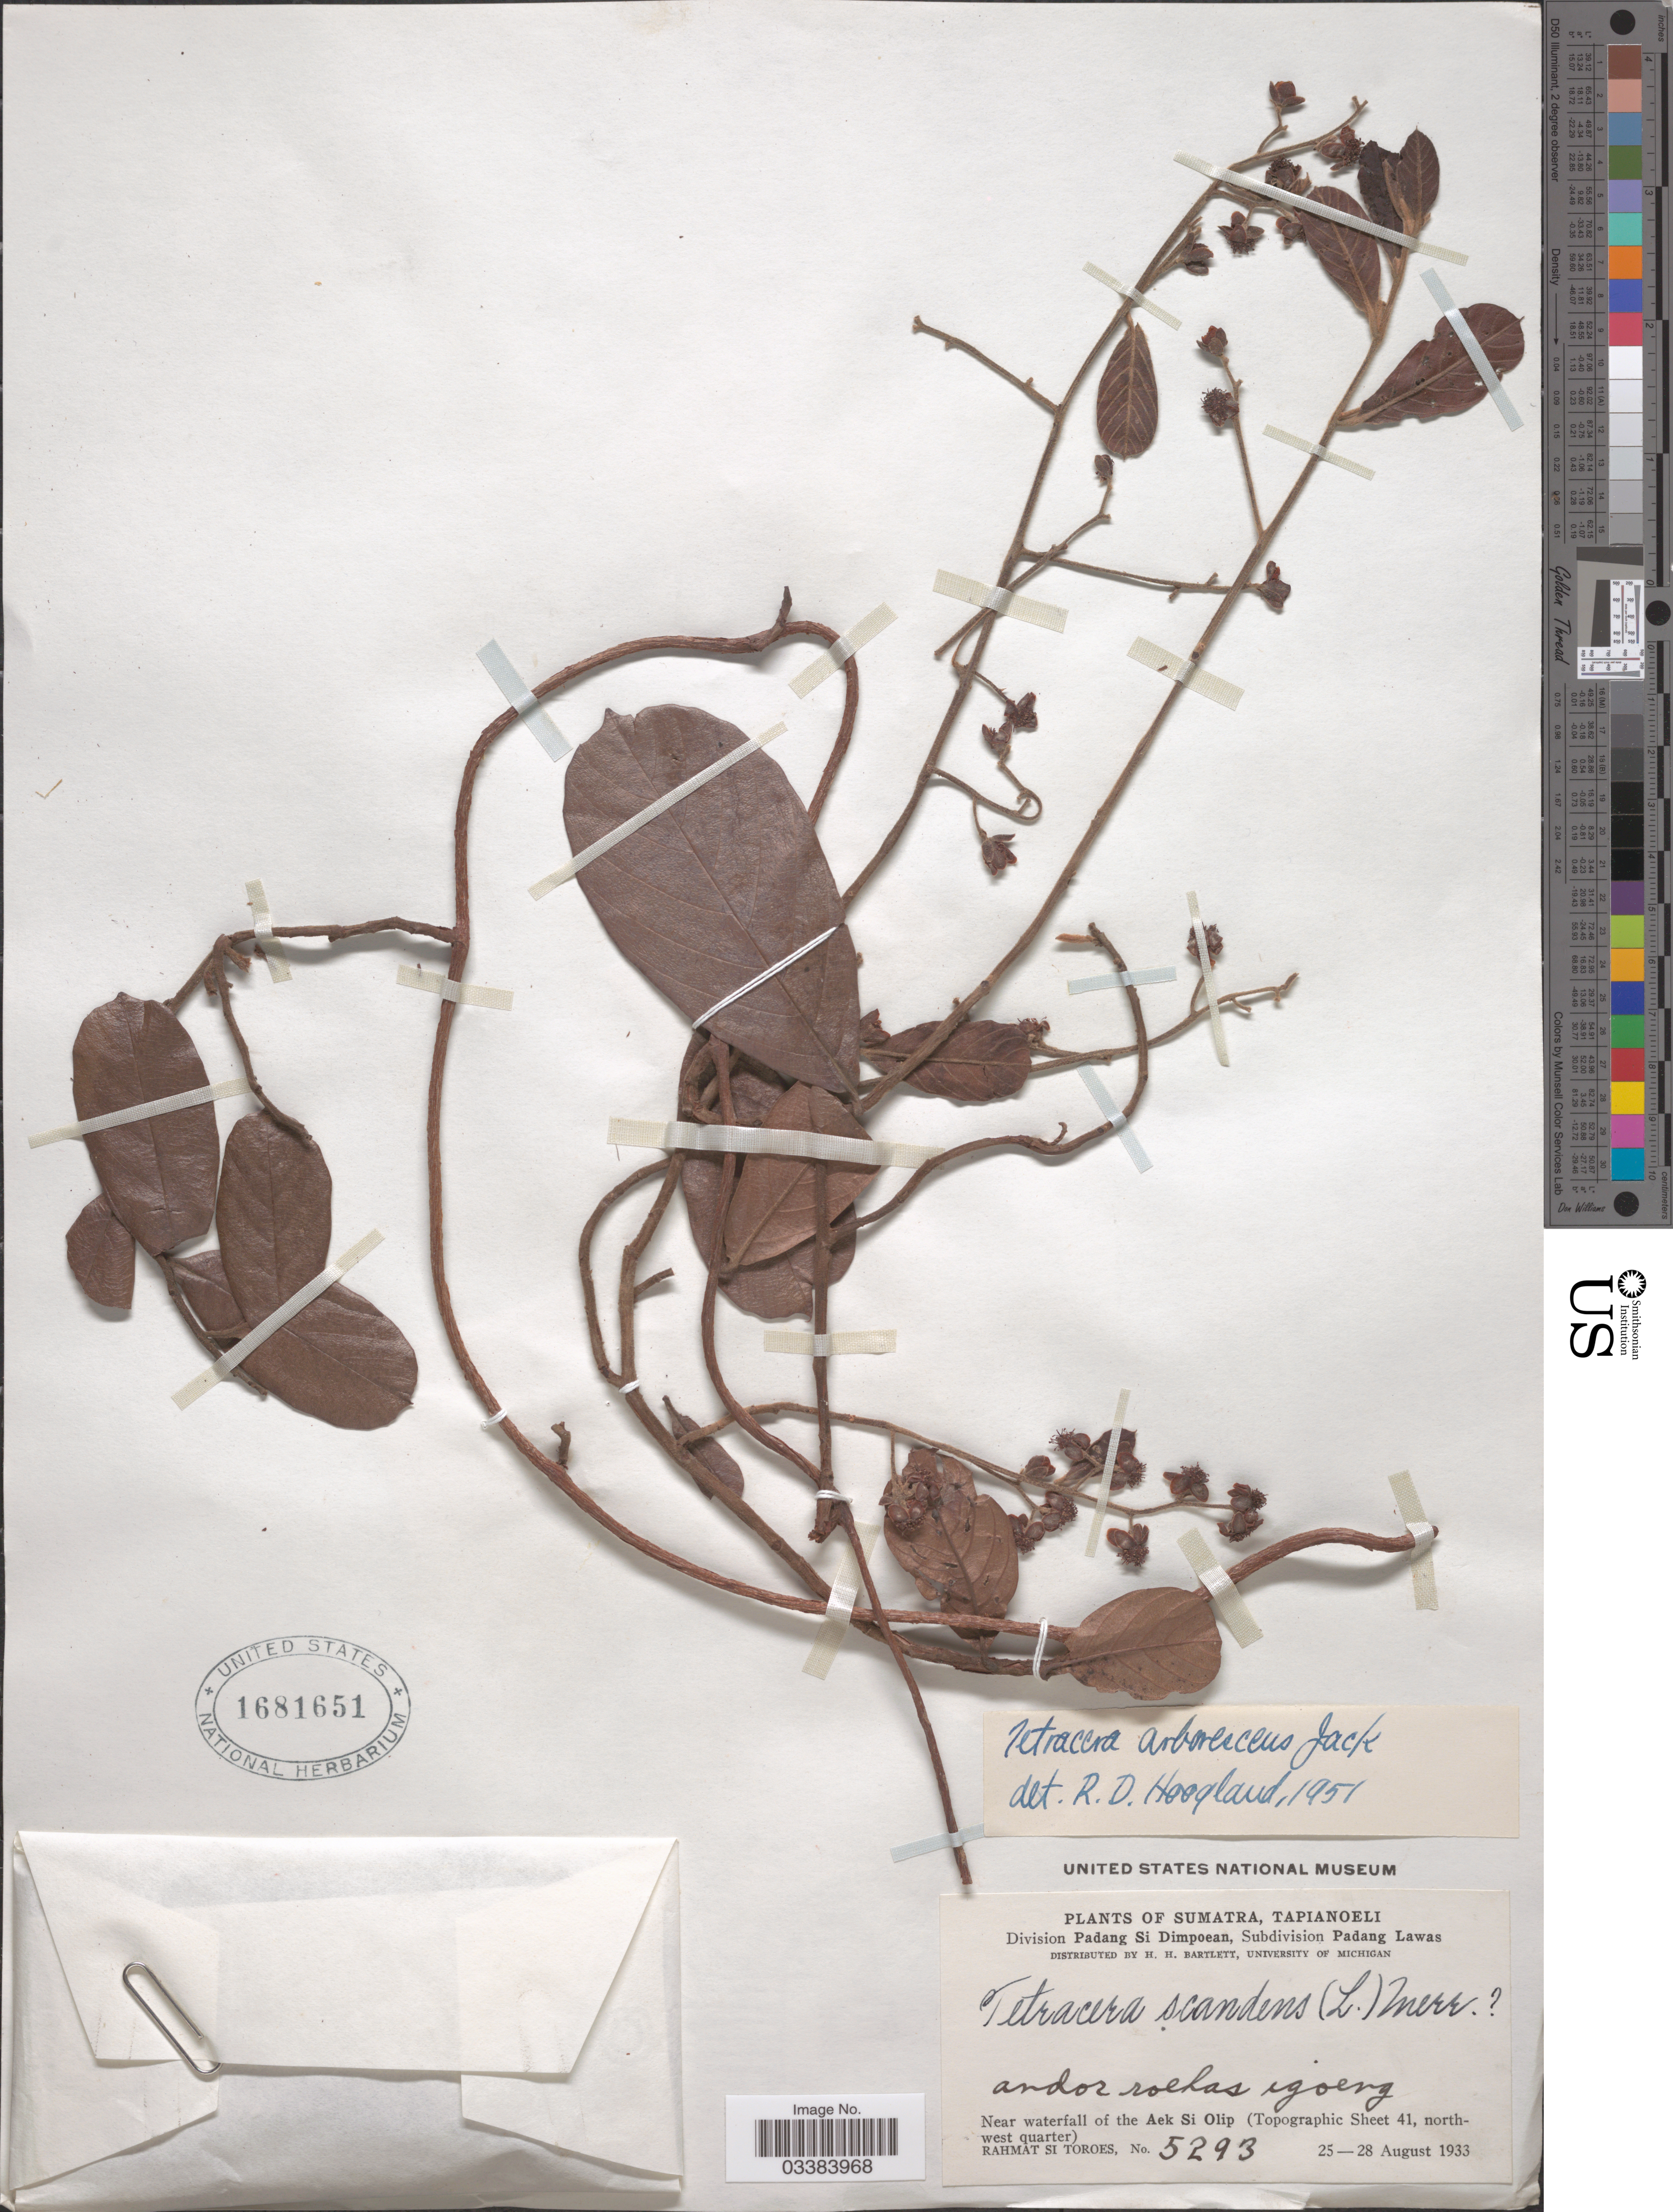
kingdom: Plantae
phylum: Tracheophyta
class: Magnoliopsida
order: Dilleniales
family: Dilleniaceae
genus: Tetracera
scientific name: Tetracera arborescens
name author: Jack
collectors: Rahmat Si Boeea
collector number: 5293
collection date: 1933-08-25/1933-08-28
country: Indonesia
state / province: Sumatra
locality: Tapianoeli. Division Padang Si Dimpoean, Subdivision Padang Lawas. Near waterfall of the Aek Si Olip (Topographic Sheet 41, north-west quarter).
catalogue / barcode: US 1681651